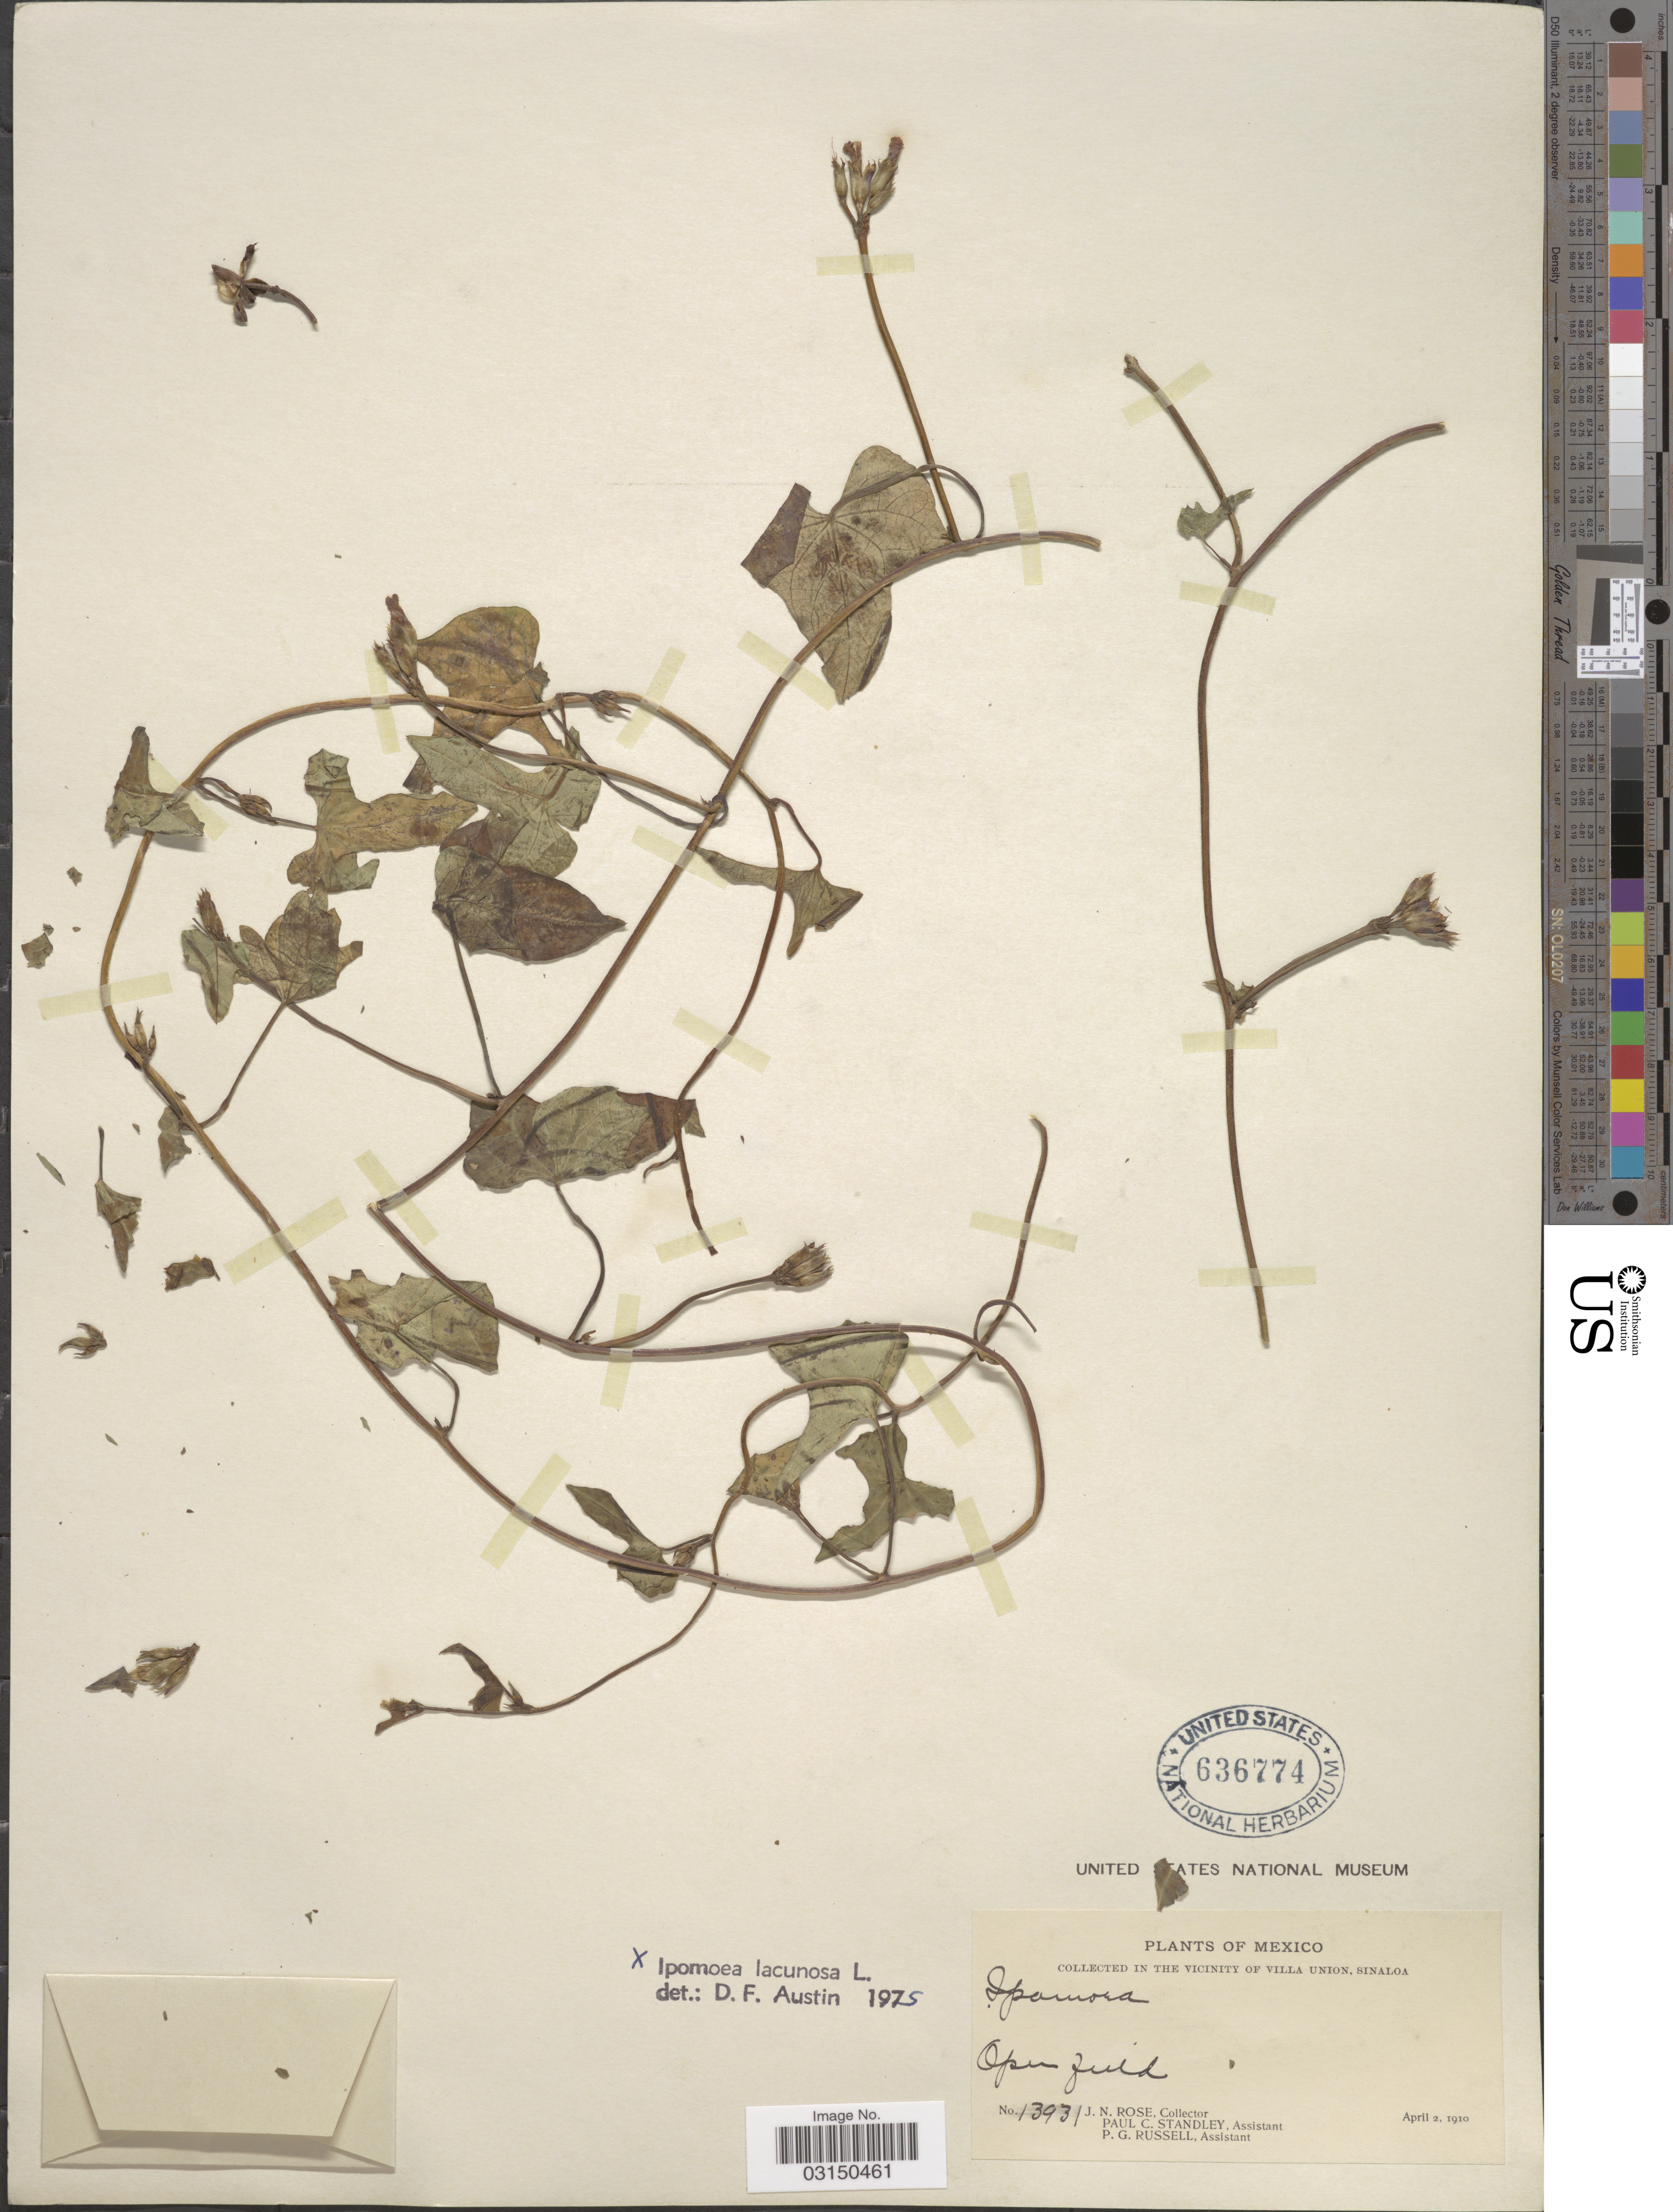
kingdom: Plantae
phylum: Tracheophyta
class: Magnoliopsida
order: Solanales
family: Convolvulaceae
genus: Ipomoea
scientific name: Ipomoea lacunosa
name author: L.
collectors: J. N. Rose, P. C. Standley & P. G. Russell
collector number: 13931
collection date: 1910-04-02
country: Mexico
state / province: Sinaloa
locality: Collected in the Vicinity of Villa Union, Sinaloa. Open field.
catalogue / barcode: US 636774